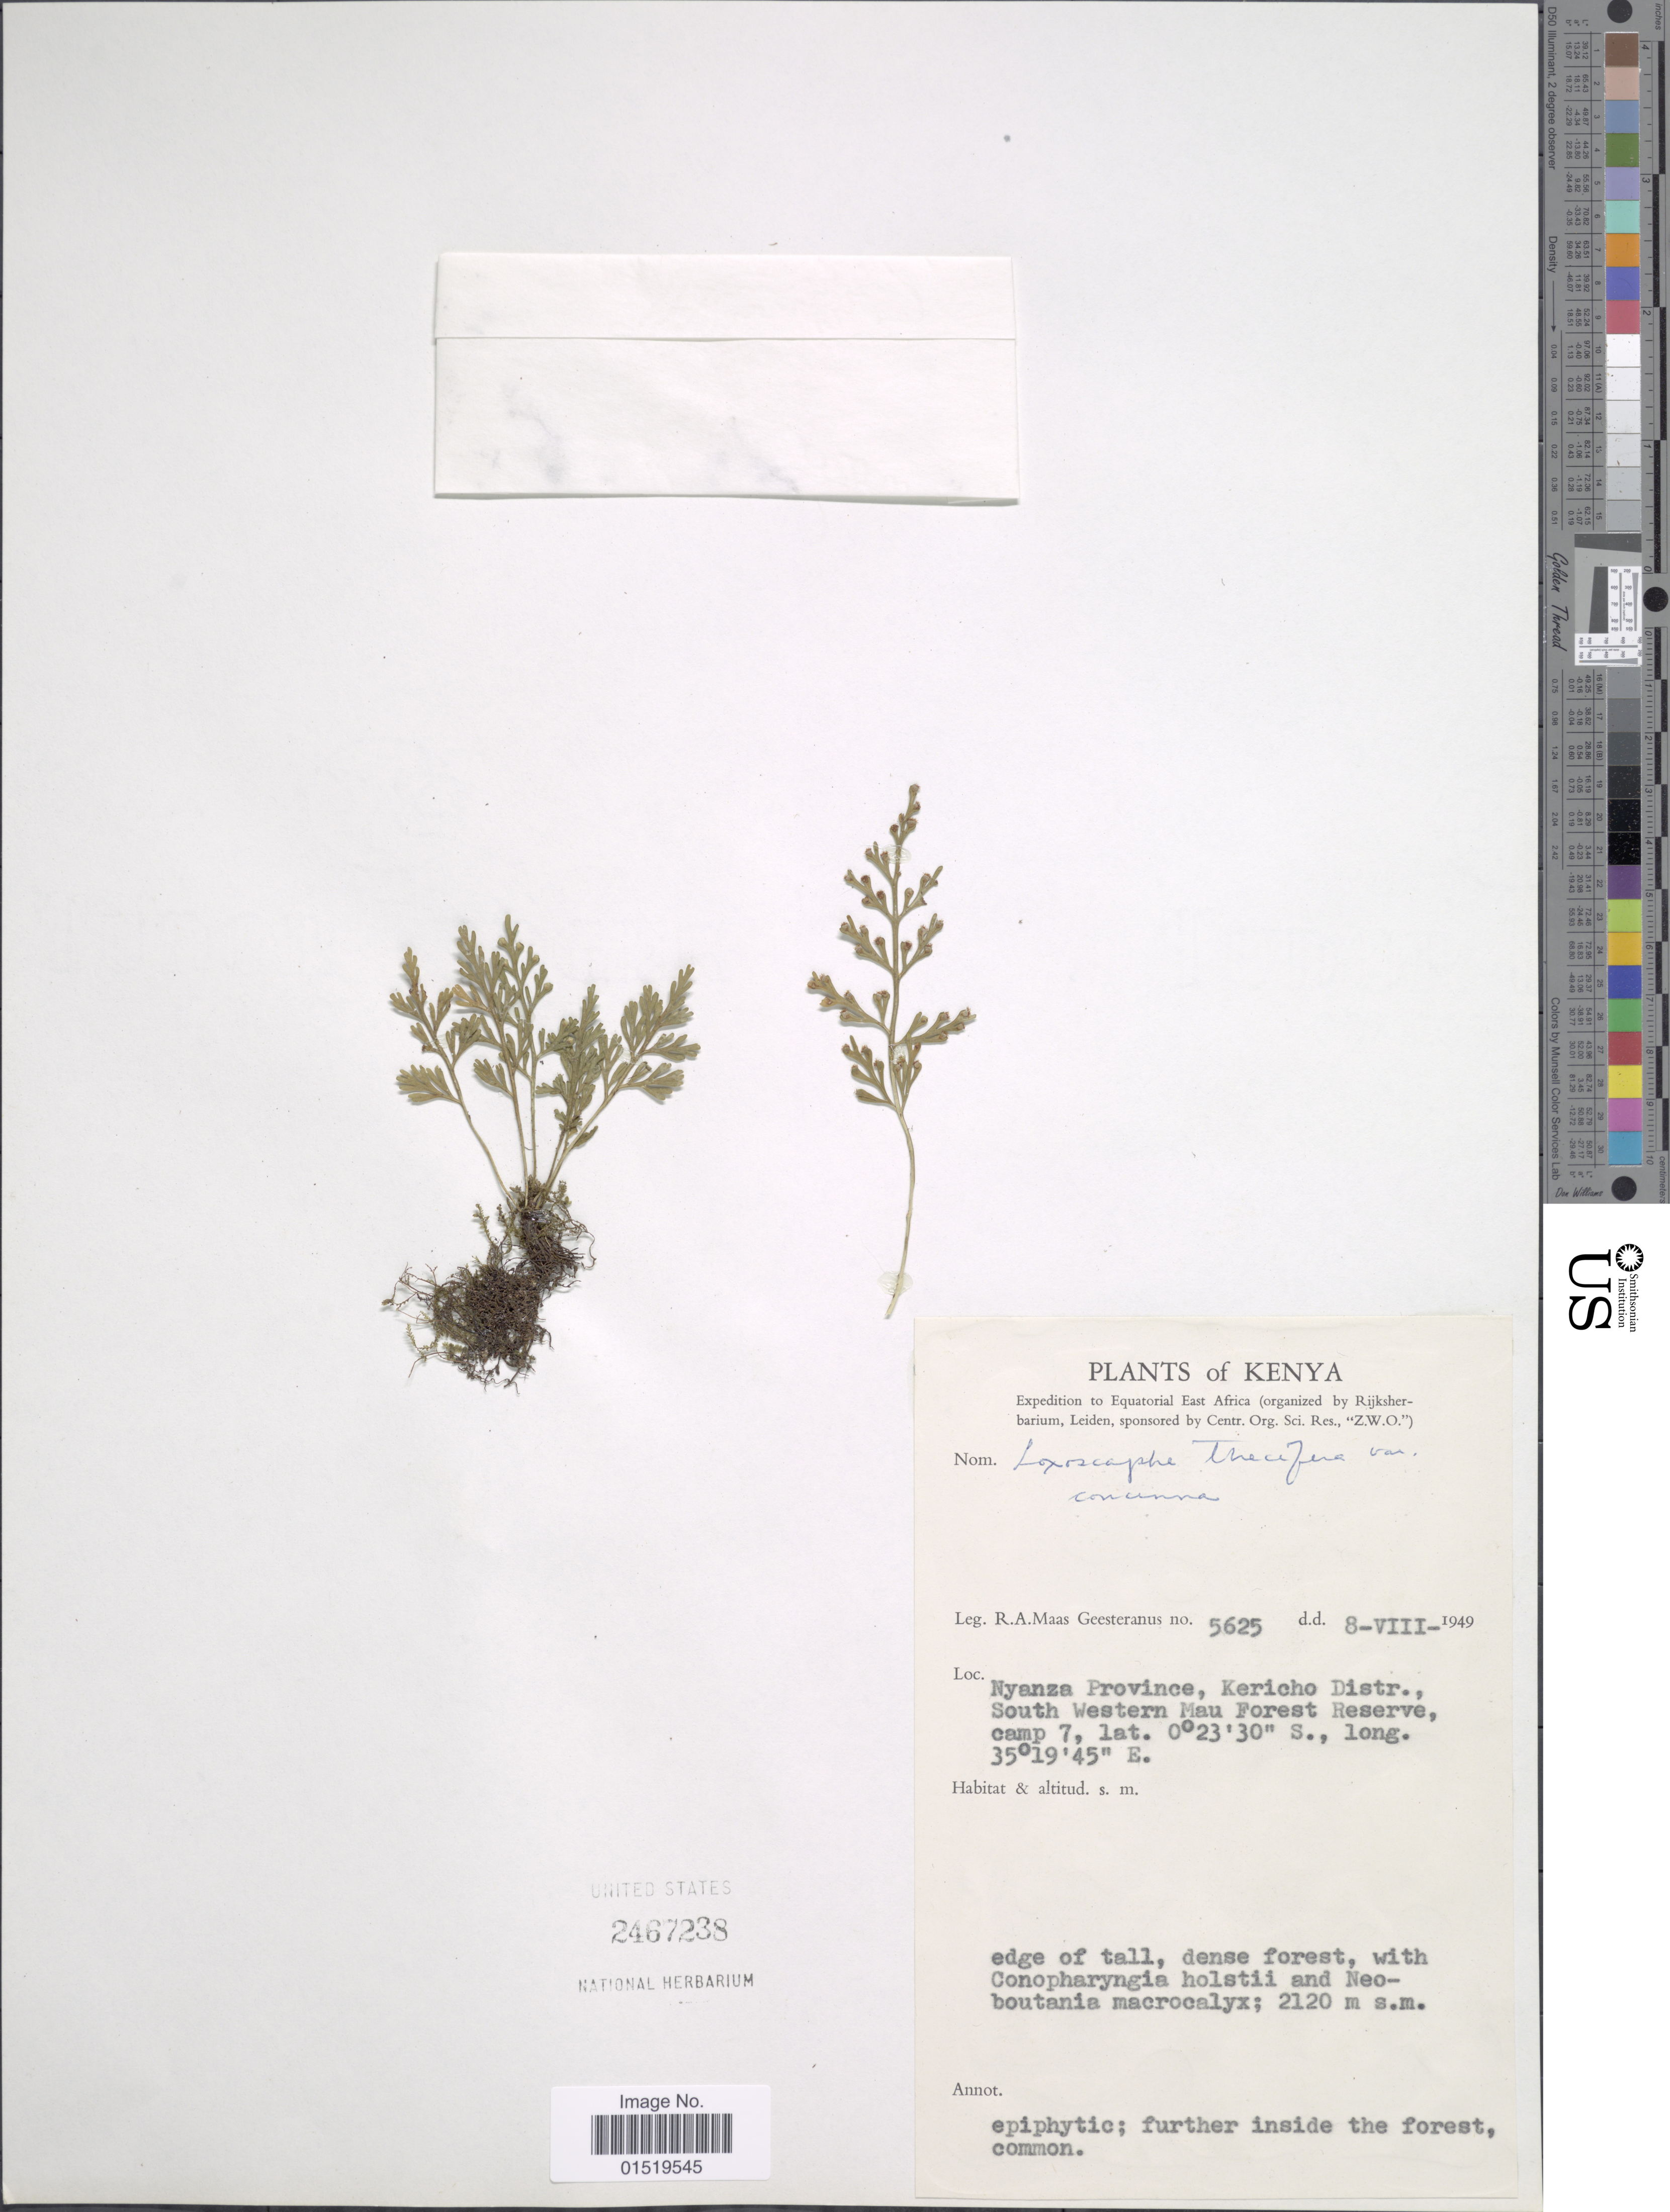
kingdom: Plantae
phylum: Tracheophyta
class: Polypodiopsida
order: Polypodiales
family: Aspleniaceae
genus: Asplenium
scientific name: Asplenium theciferum var. concinnum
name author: (Schrad.) Schelpe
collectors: R. A. Maas Geesteranus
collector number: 5625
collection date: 1949-08-08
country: Kenya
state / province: Kericho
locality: Kericho Distr., South Western Mau Forest Reserve, camp 7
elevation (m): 2120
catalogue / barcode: US 2467238